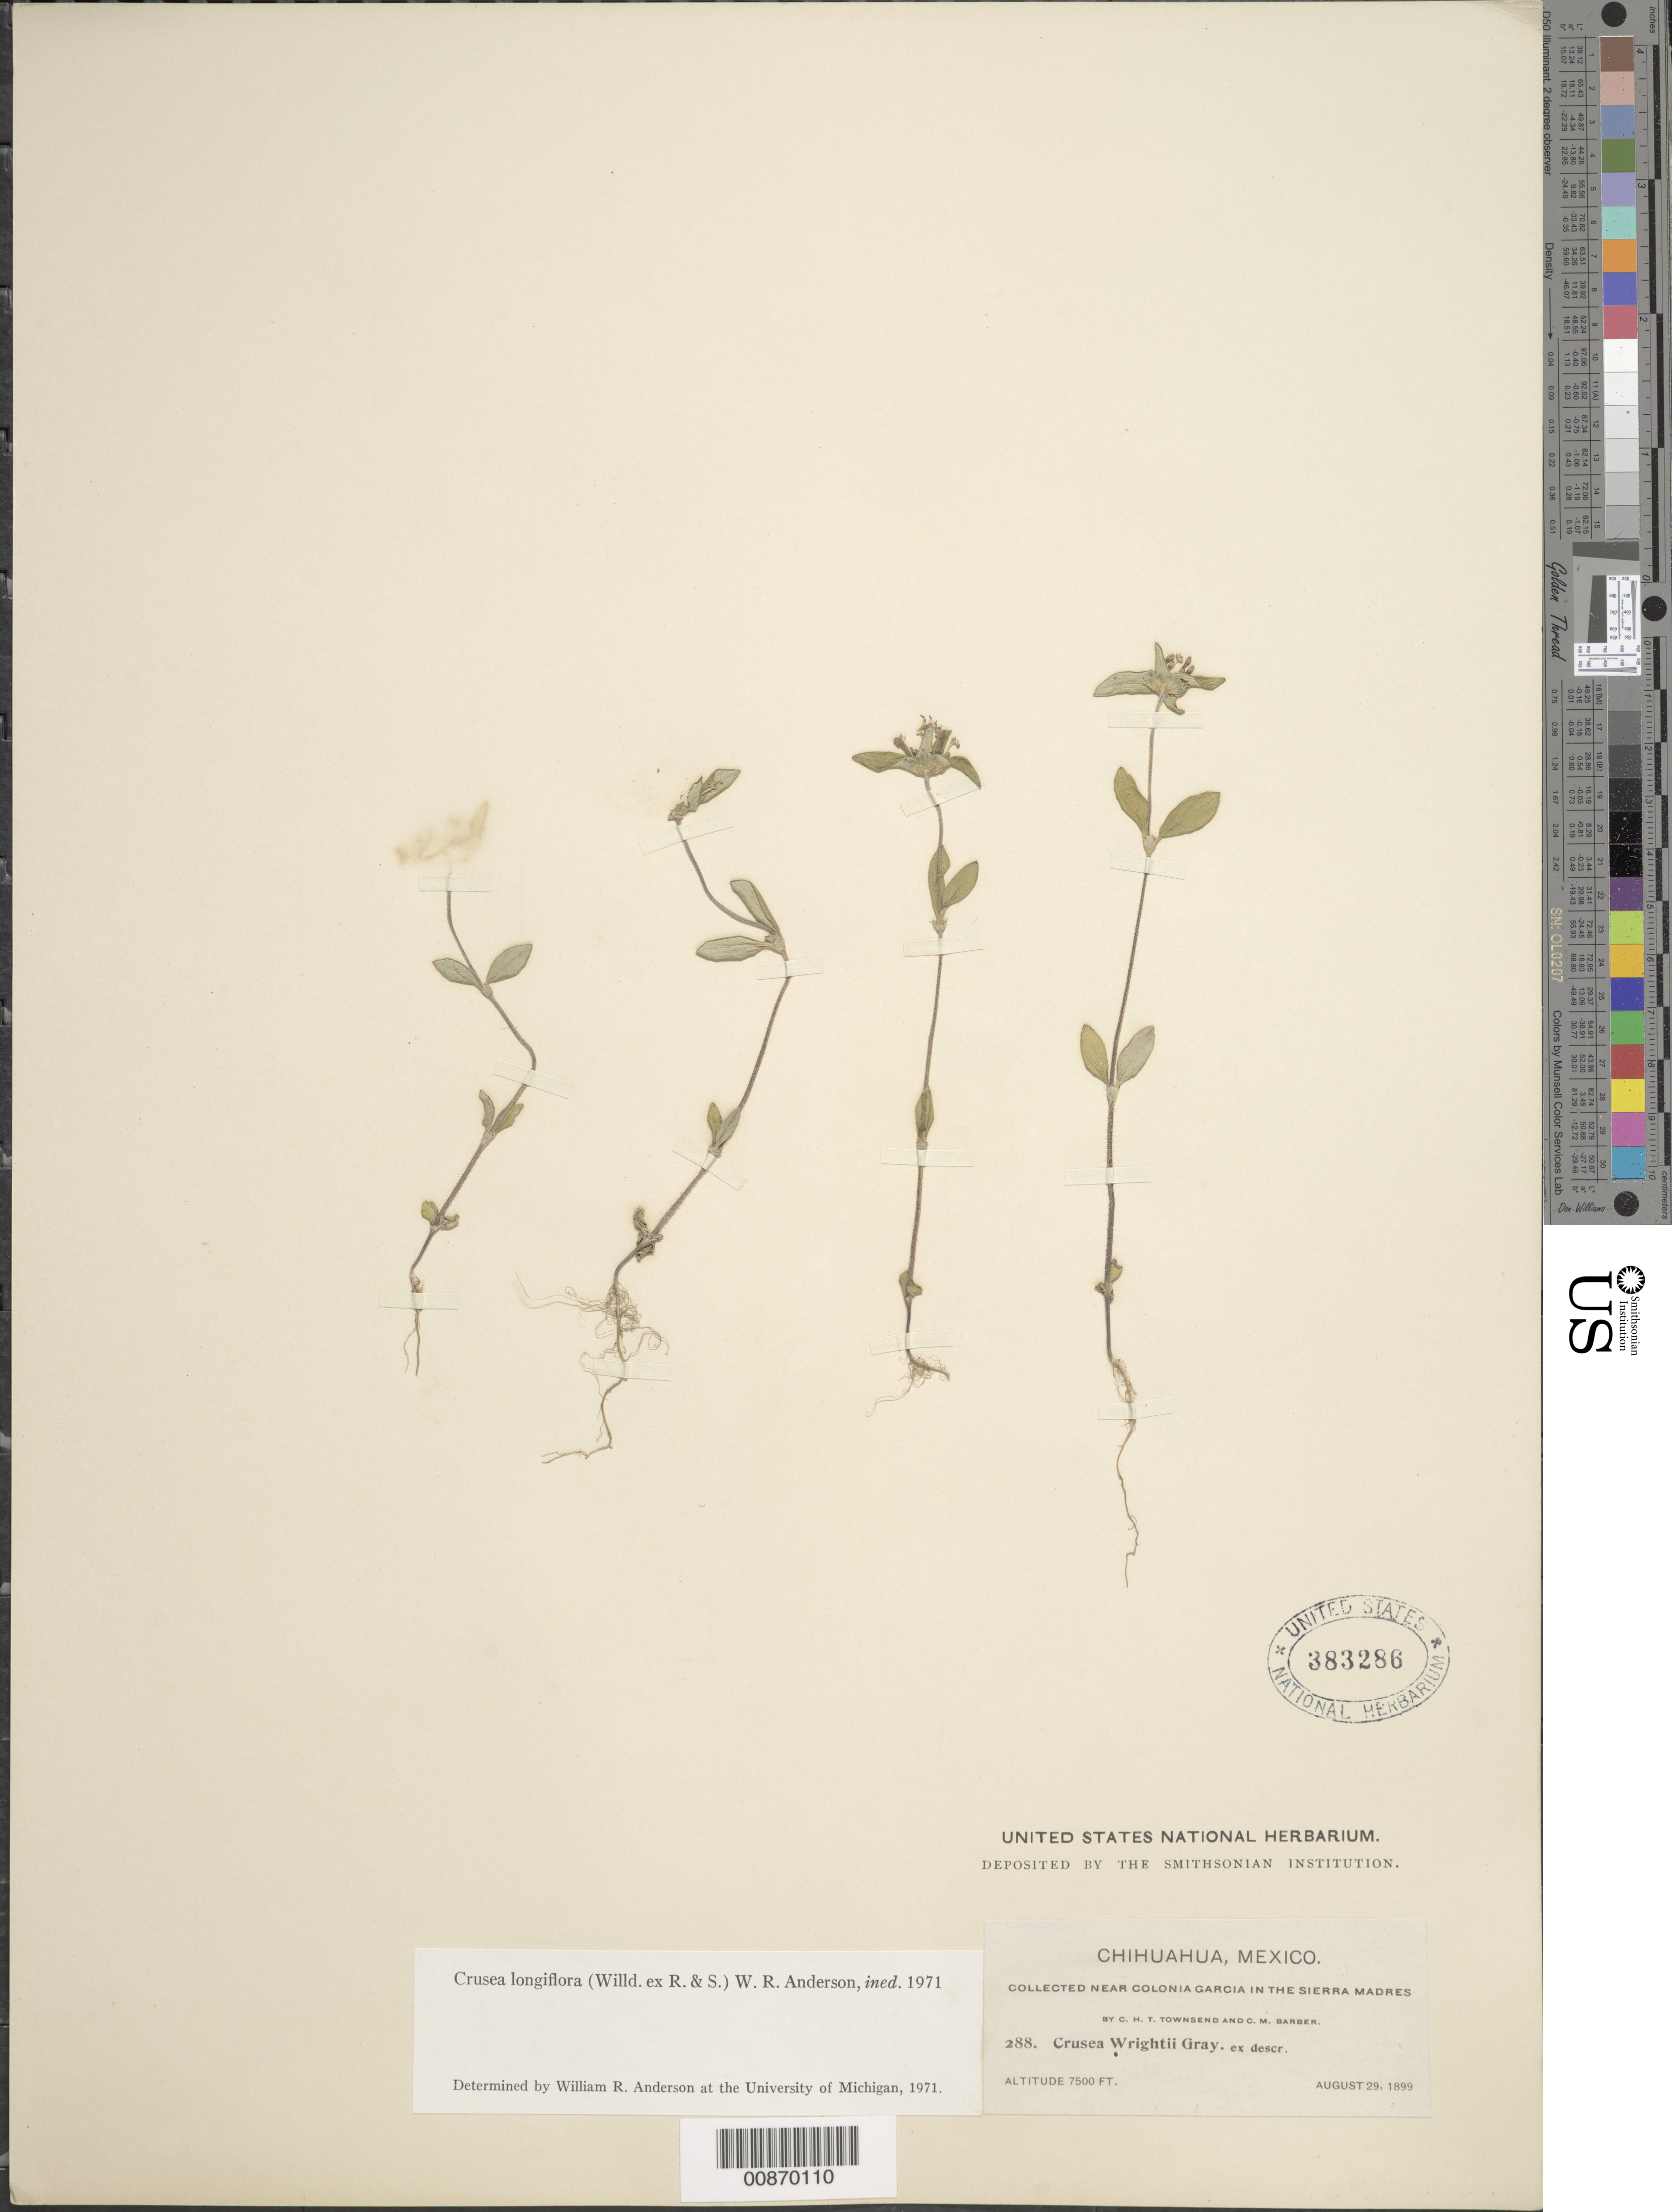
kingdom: Plantae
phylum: Tracheophyta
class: Magnoliopsida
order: Gentianales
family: Rubiaceae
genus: Crusea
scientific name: Crusea longiflora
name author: (Willd. ex Roem. & Schult.) W.R. Anderson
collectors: C. H. T. Townsend & C. Barber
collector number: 288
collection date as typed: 29 Aug 1899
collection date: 1899-08-29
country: Mexico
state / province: Chihuahua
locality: Near Colonia García in the Sierra Madre, Chihuahua.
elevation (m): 2286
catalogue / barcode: US 383286